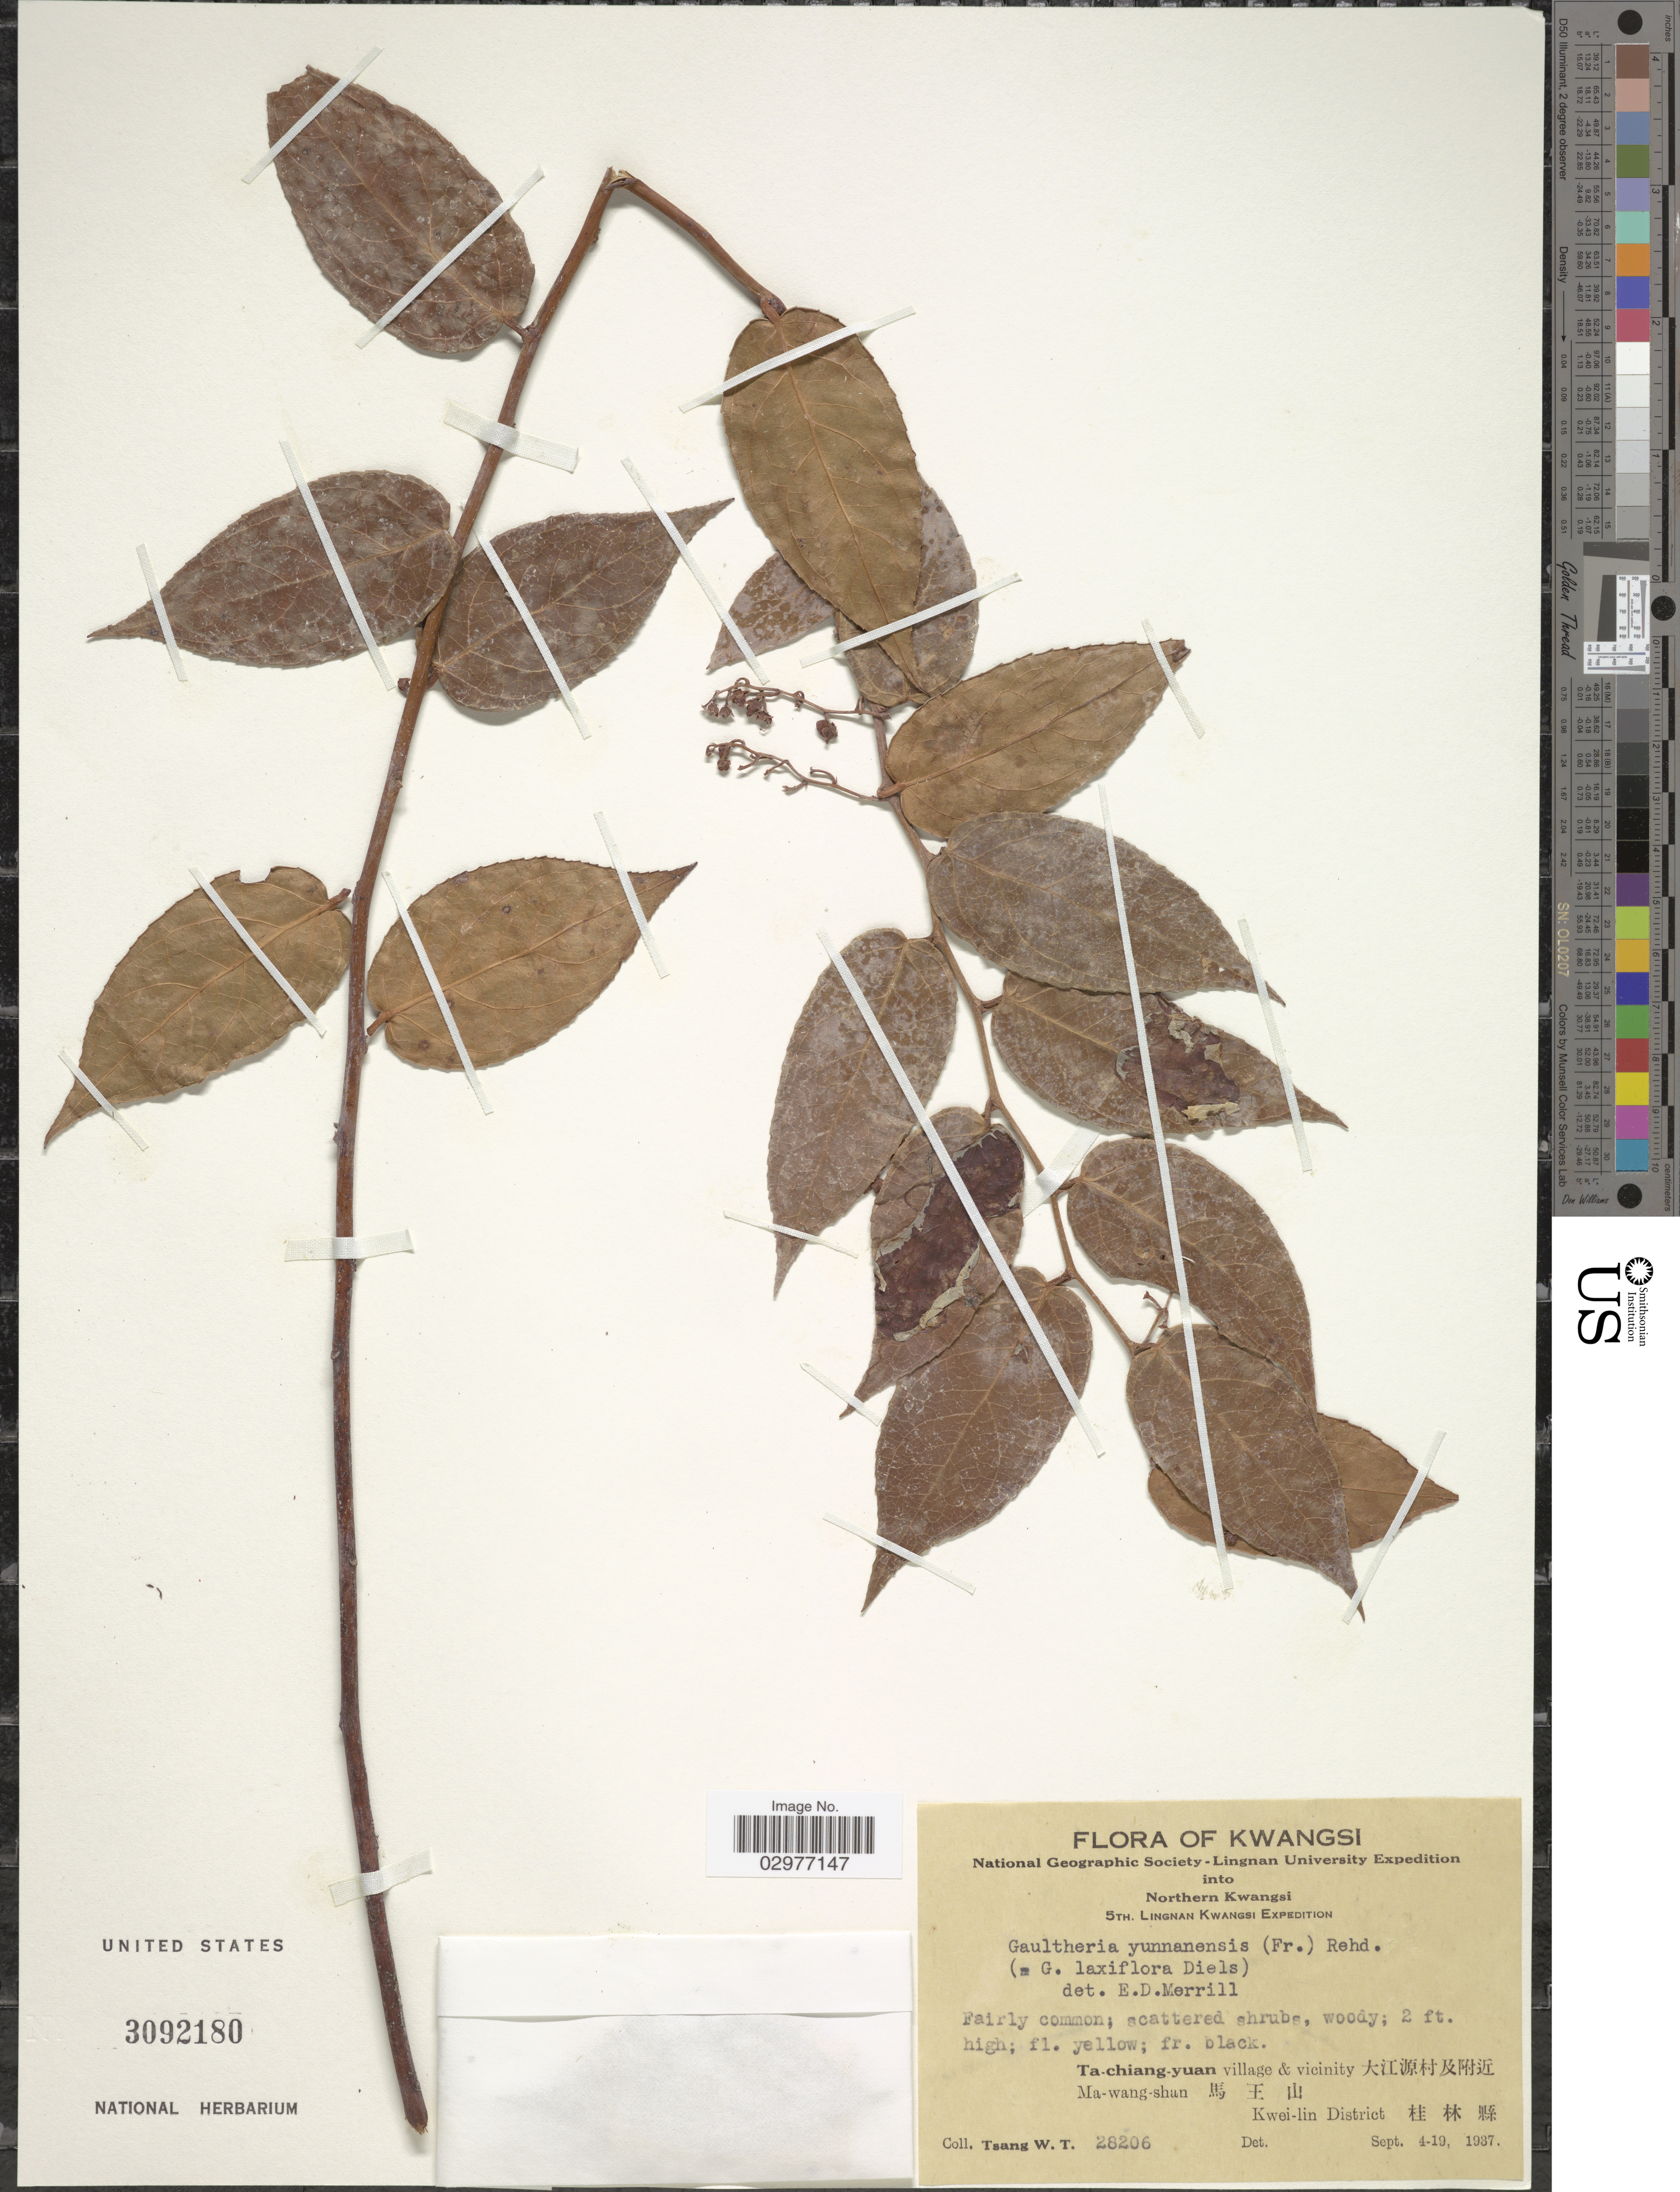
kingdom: Plantae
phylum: Tracheophyta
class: Magnoliopsida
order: Ericales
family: Ericaceae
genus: Gaultheria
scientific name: Gaultheria yunnanensis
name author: (Franch.) Rehder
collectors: W. T. Tsang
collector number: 28206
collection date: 1937-09-04/1937-09-19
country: China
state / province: Guangxi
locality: Kwangsi. Northern Kwangsi. Tai-chiang-yuan village & vicinity Ma-wang-shan.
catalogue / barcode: US 3092180